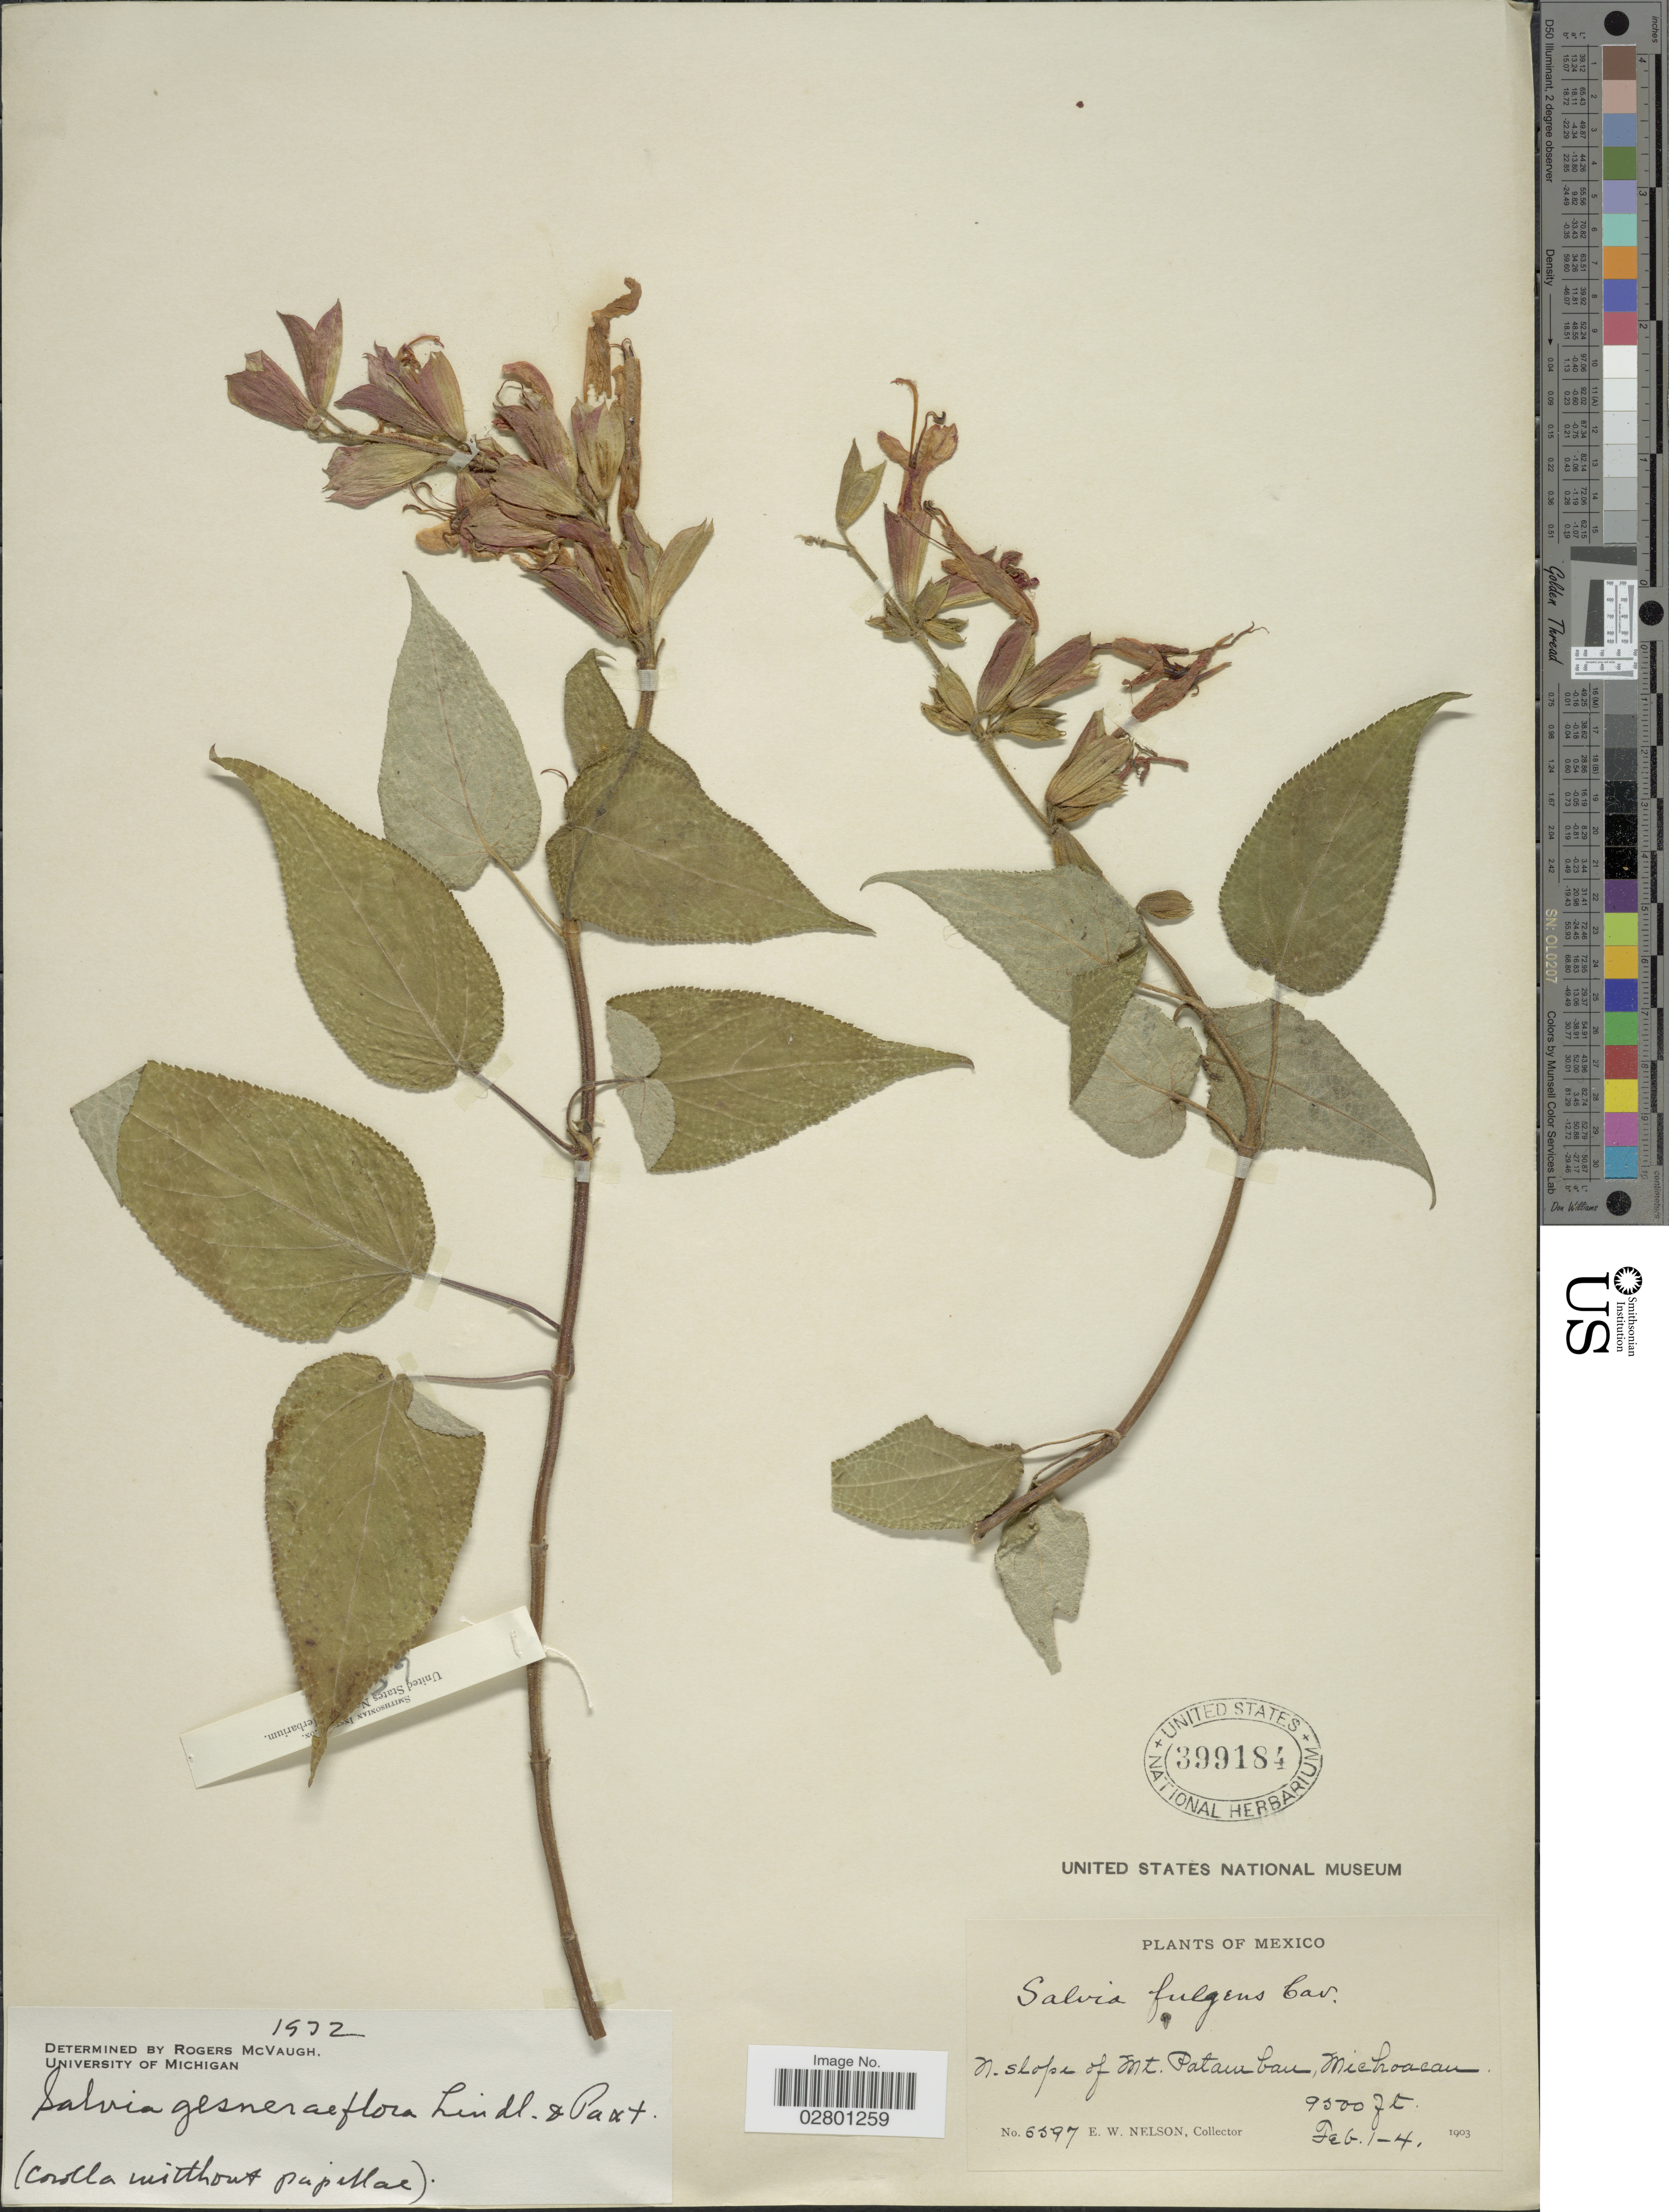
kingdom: Plantae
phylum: Tracheophyta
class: Magnoliopsida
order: Lamiales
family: Lamiaceae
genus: Salvia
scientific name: Salvia gesneriiflora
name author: Lindl. & Paxton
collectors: E. W. Nelson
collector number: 6597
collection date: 1903-02-01/1903-02-04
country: Mexico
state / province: Michoacán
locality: N. slope of Mt. Patamban.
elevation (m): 2896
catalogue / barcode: US 399184